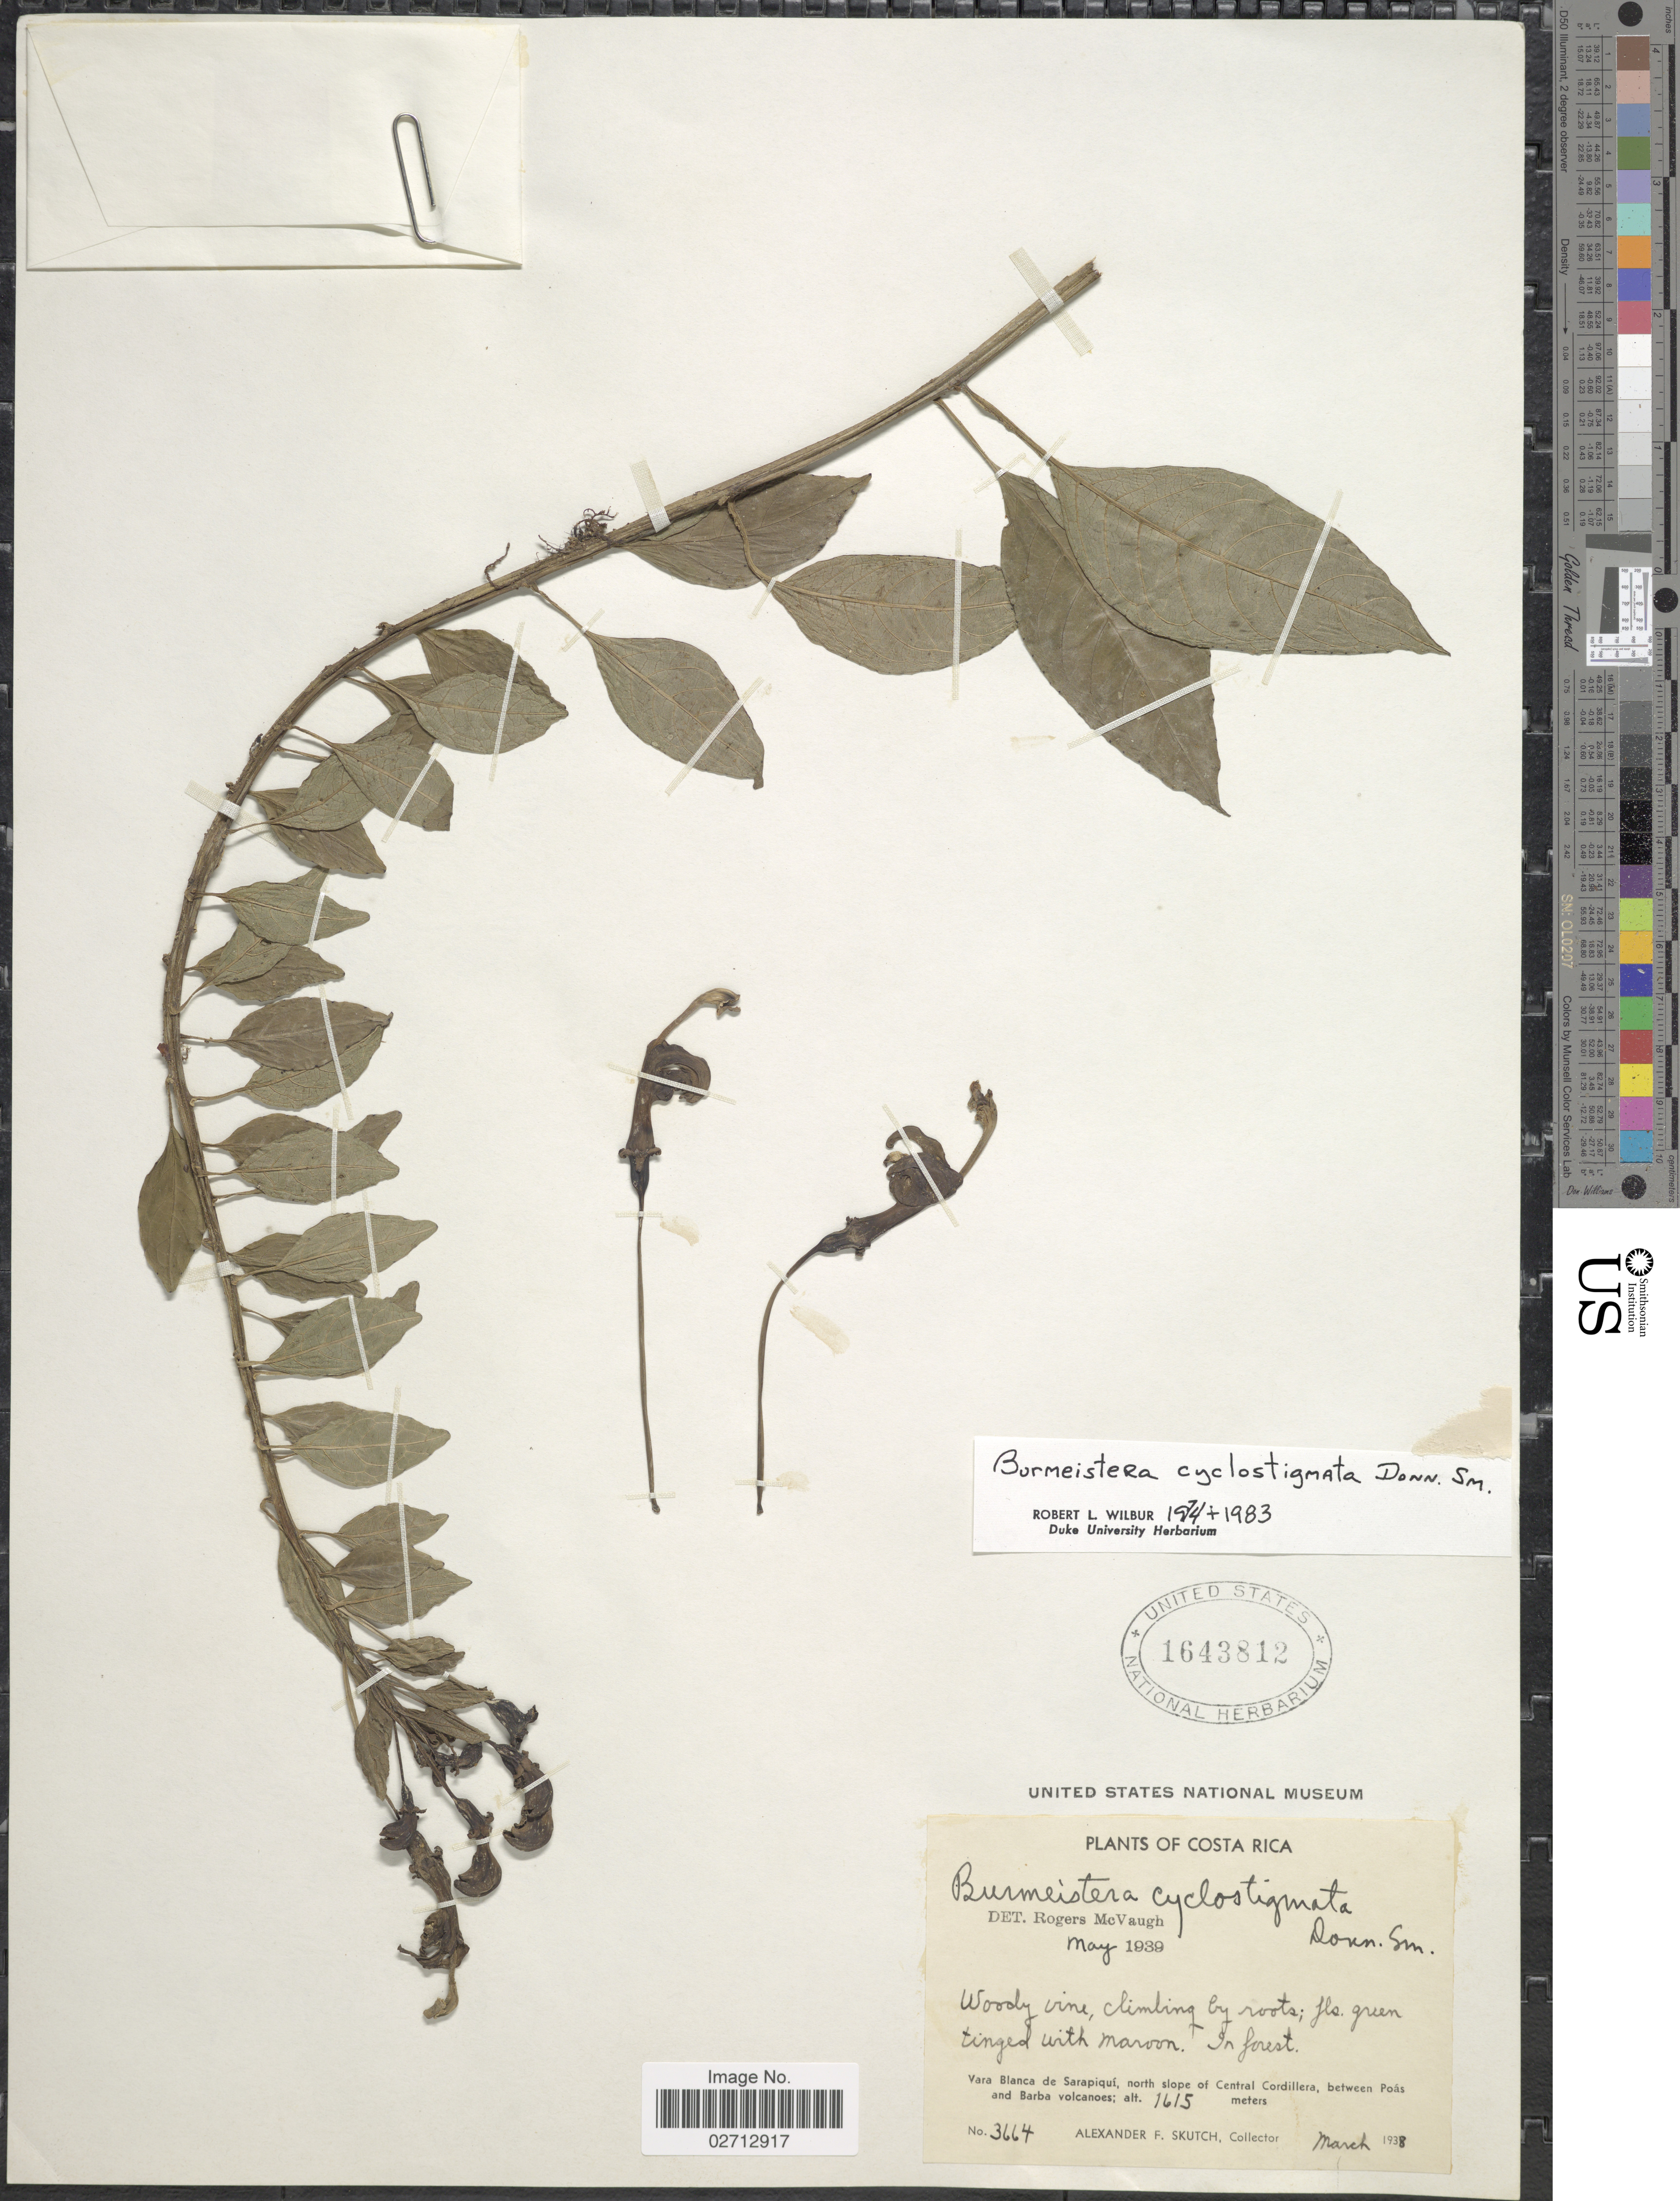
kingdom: Plantae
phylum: Tracheophyta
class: Magnoliopsida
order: Asterales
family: Campanulaceae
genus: Burmeistera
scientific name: Burmeistera cyclostigmata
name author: Donn. Sm.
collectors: A. F. Skutch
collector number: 3664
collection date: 1938-03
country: Costa Rica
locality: Vara Blanca de Sarapiqui, north slope of Central Cordillera, between Poas and Barba volcanoes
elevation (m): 1615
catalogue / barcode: US 1643812